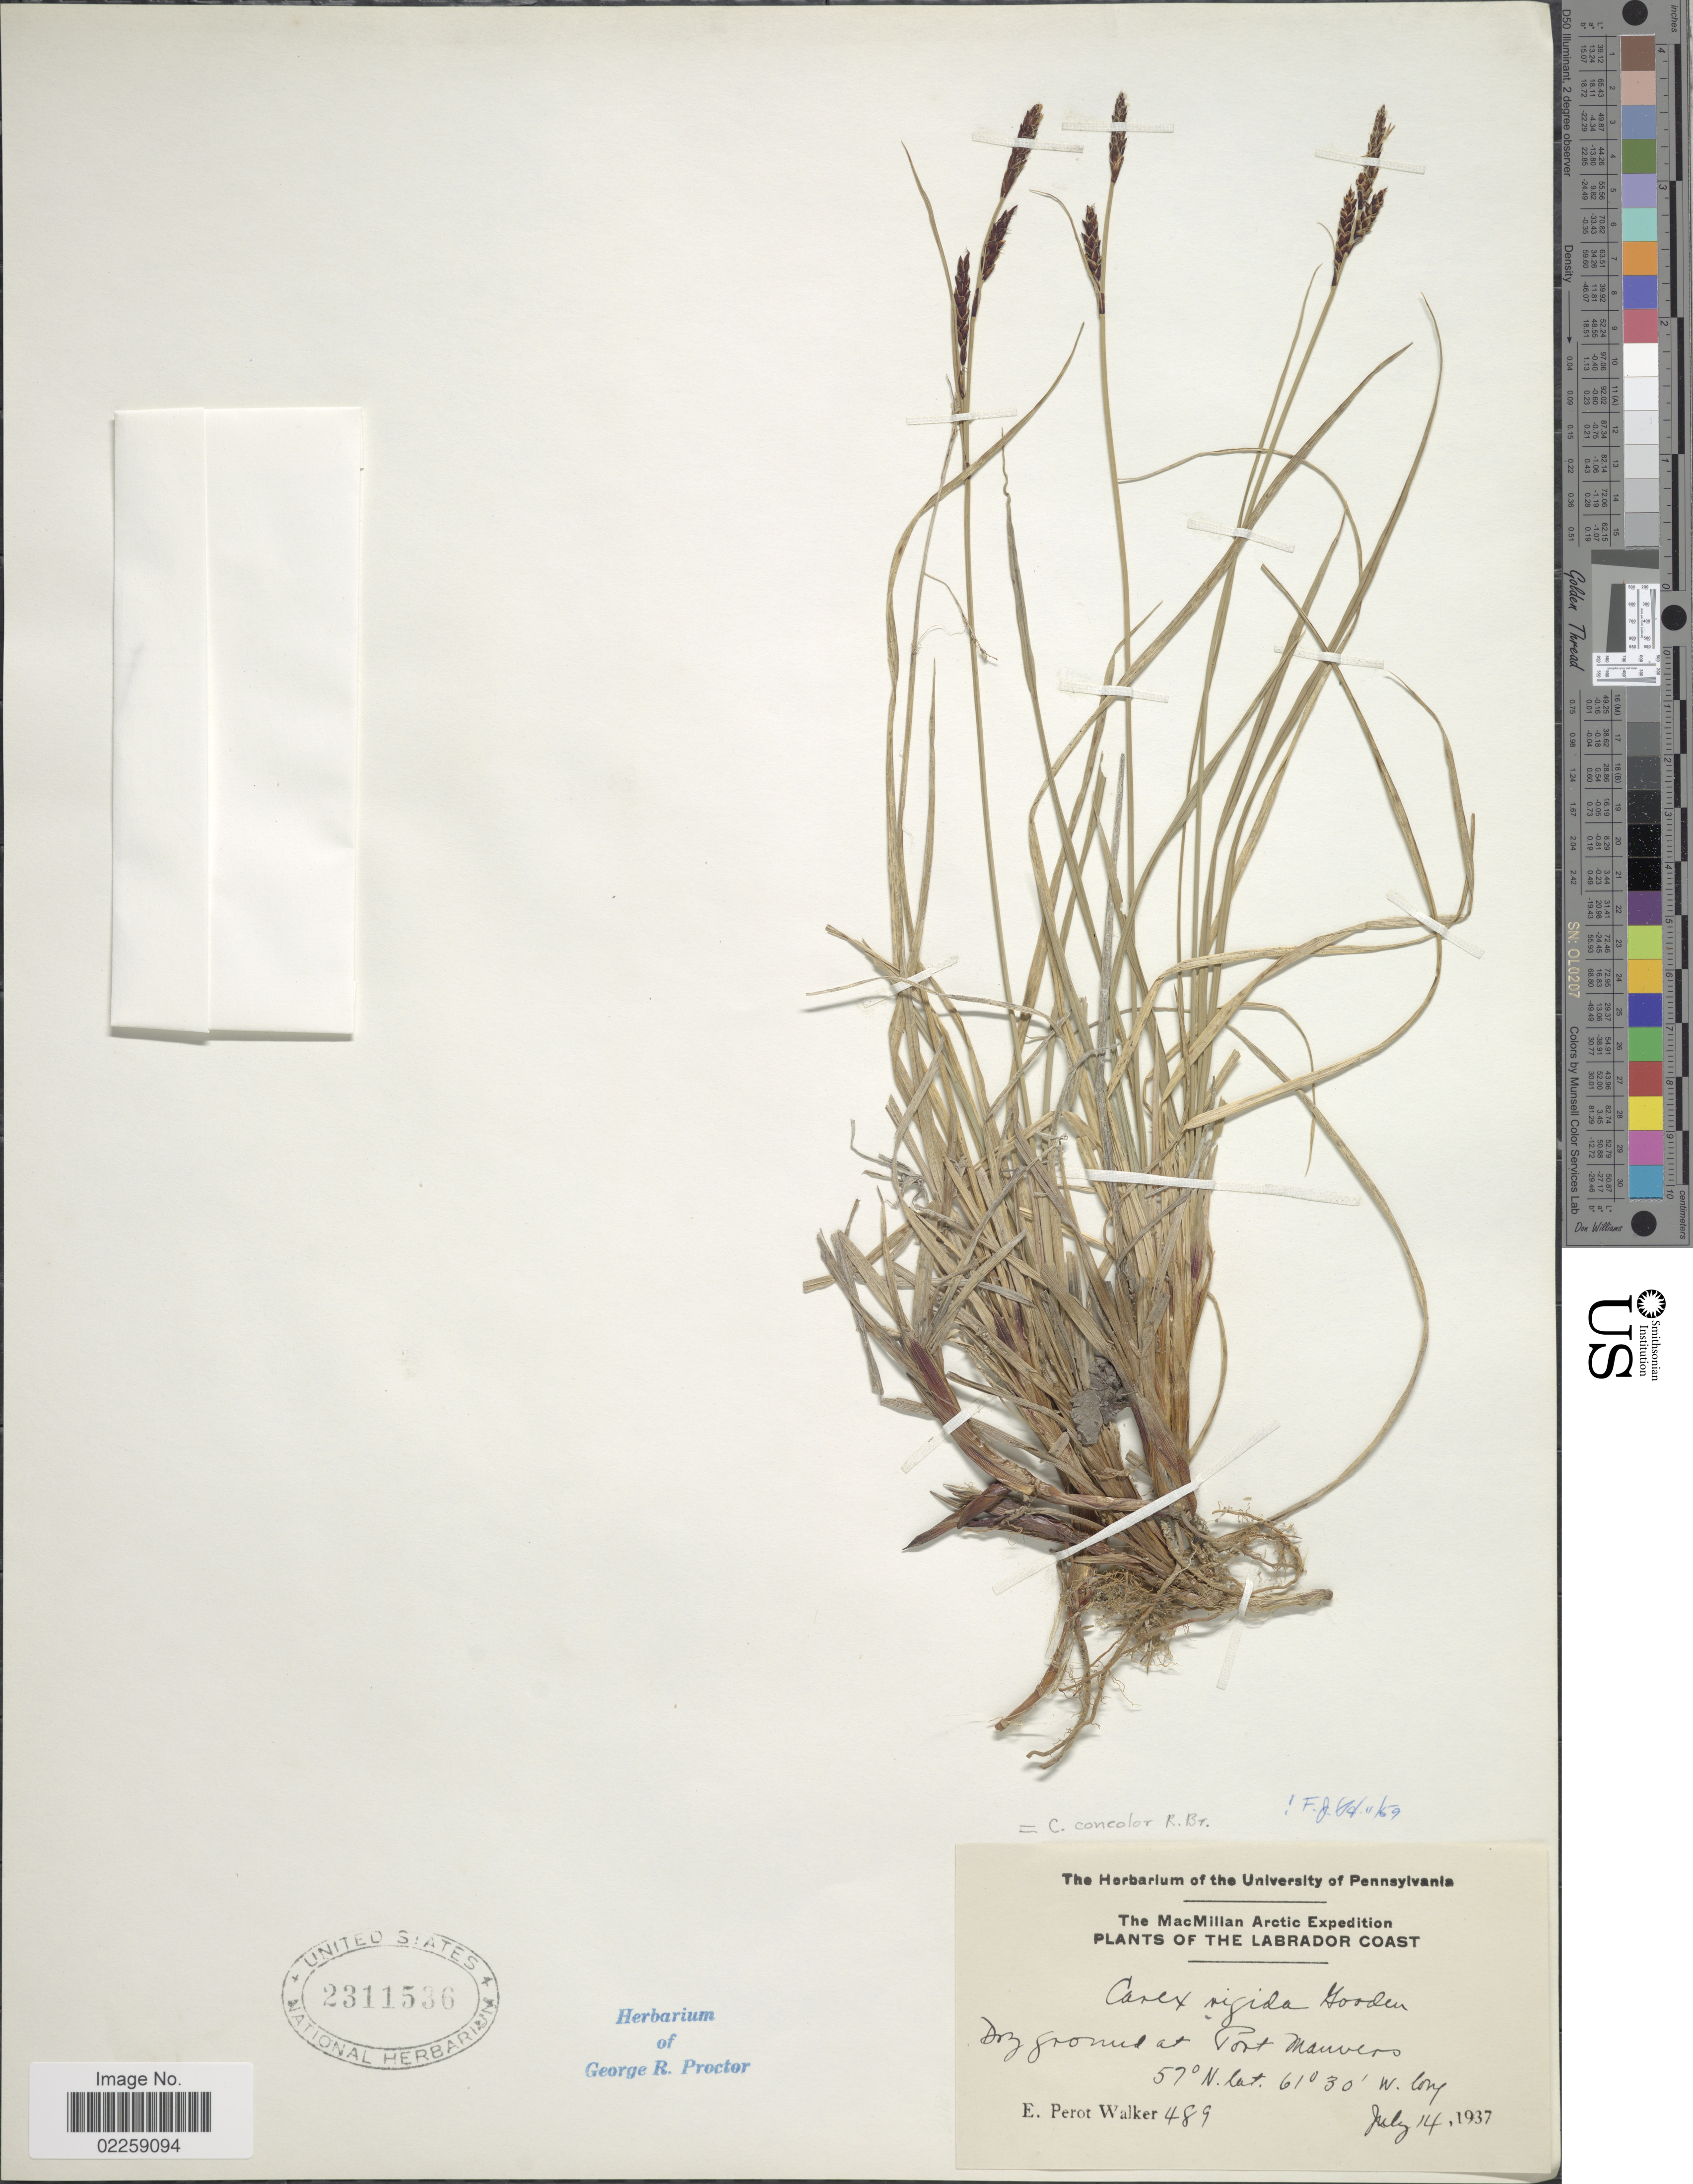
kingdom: Plantae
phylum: Tracheophyta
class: Liliopsida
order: Poales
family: Cyperaceae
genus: Carex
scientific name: Carex bigelowii subsp. bigelowii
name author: Torr. ex Schwein.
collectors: E. P. Walker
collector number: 489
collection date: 1937-07-14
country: Canada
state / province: Newfoundland and Labrador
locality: Labrador Coast, dry ground at Port Manvers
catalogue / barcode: US 2311536